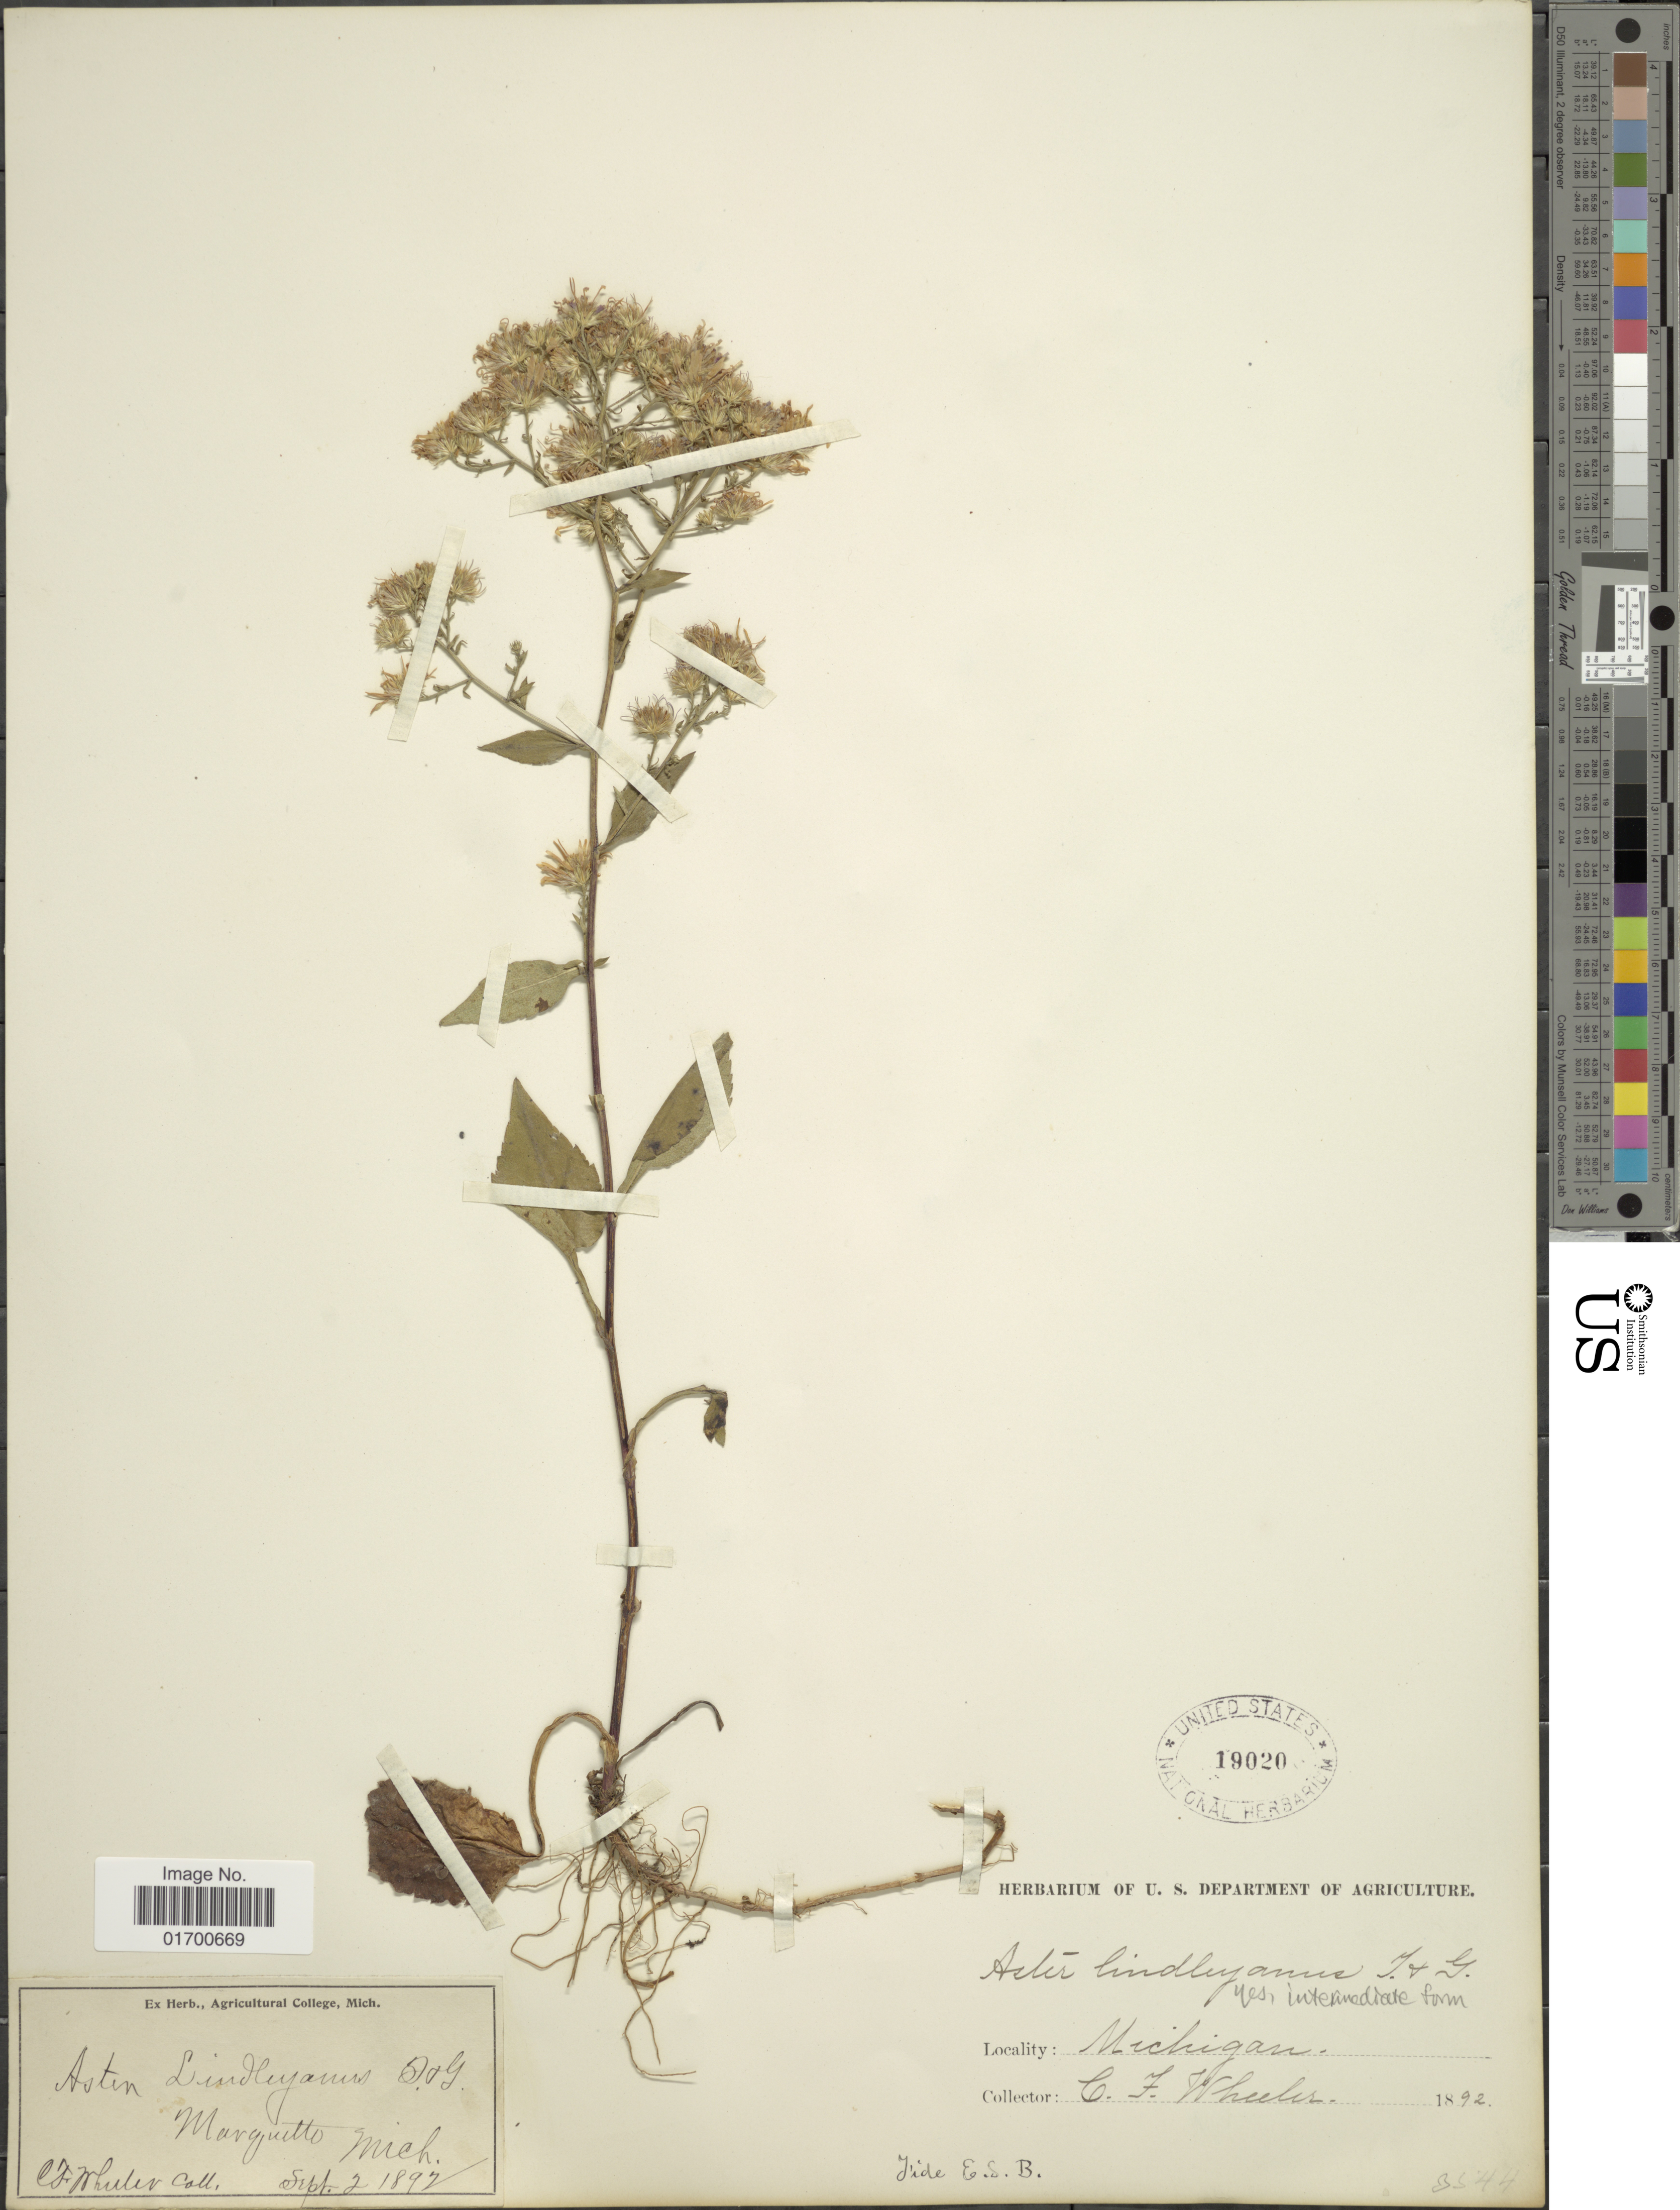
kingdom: Plantae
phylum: Tracheophyta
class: Magnoliopsida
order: Asterales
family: Asteraceae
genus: Symphyotrichum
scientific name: Symphyotrichum ciliolatum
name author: (Lindl.) Á. Löve & D. Löve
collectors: C. Wheeler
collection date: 1892-09-02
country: United States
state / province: Michigan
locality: Marguetto Mich.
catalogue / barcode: US 19020